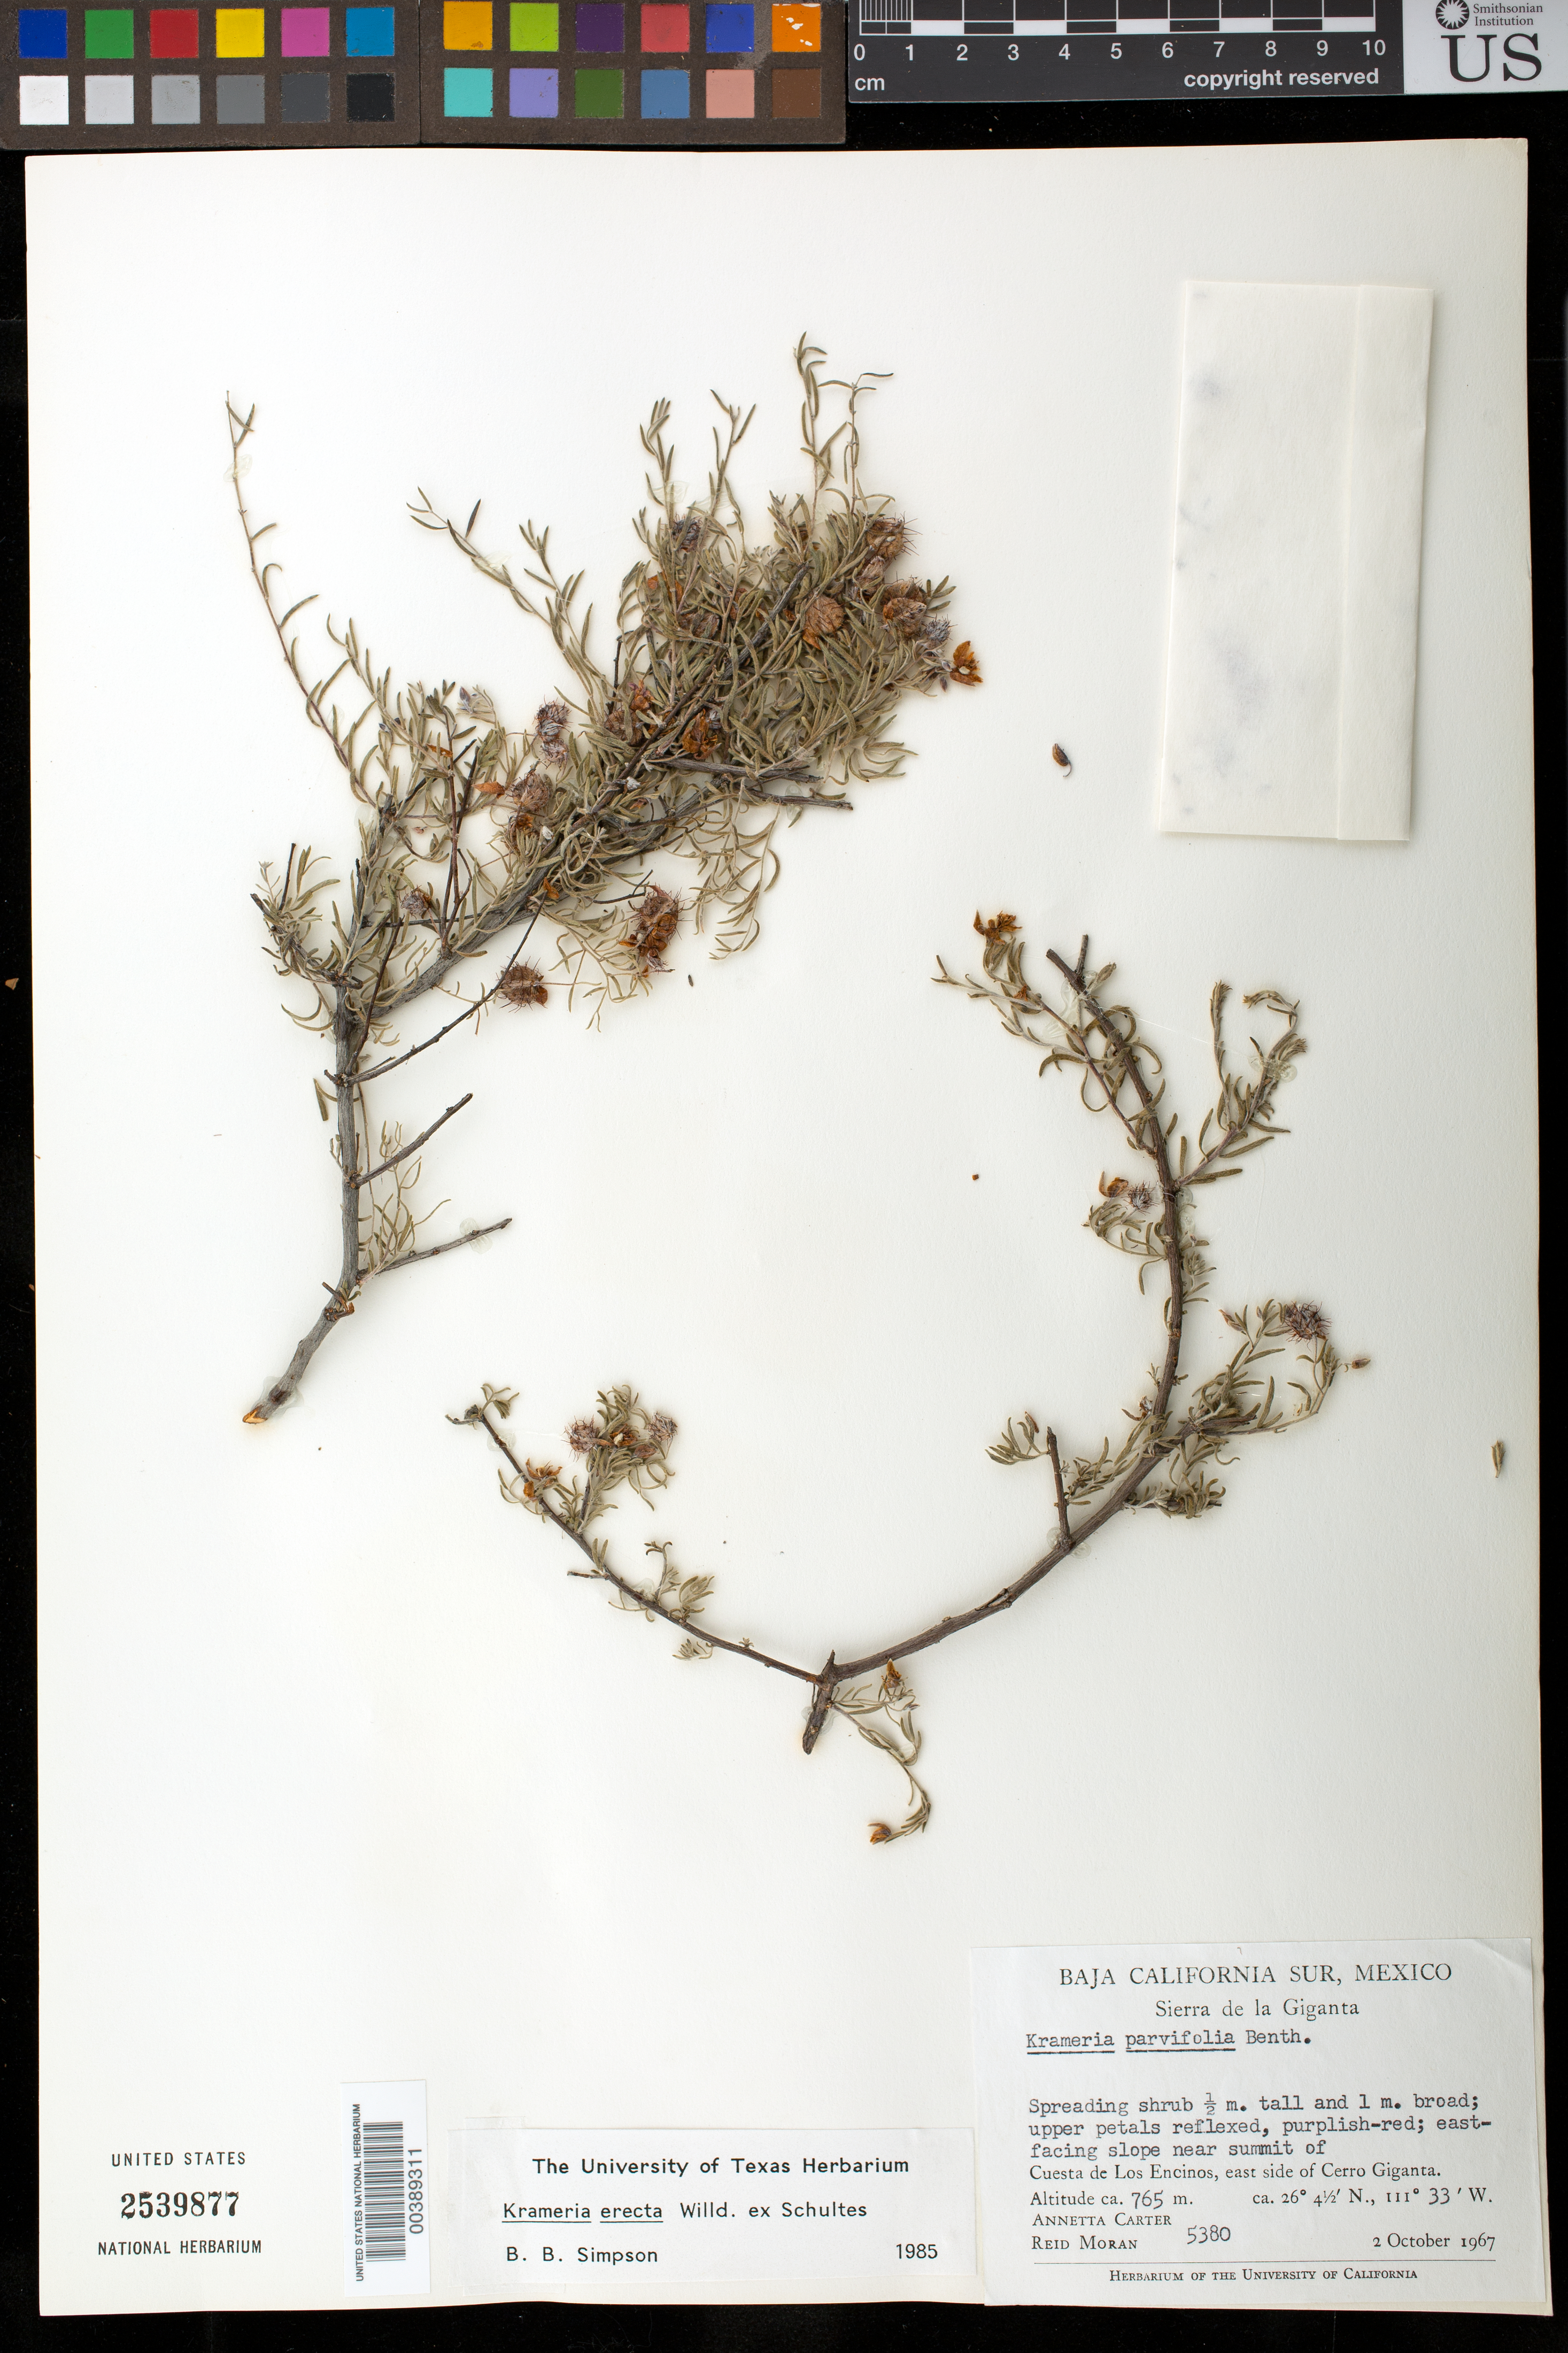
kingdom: Plantae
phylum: Tracheophyta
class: Magnoliopsida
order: Zygophyllales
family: Krameriaceae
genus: Krameria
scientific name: Krameria erecta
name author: Willd. ex Schult.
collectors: A. M. Carter & R. V. Moran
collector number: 5380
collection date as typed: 02 Oct 1967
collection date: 1967-10-02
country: Mexico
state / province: Baja California Sur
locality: E facing slope near summit of Cuesta de Los Encinos, E side of Cerro Giganta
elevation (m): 765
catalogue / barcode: US 2539877